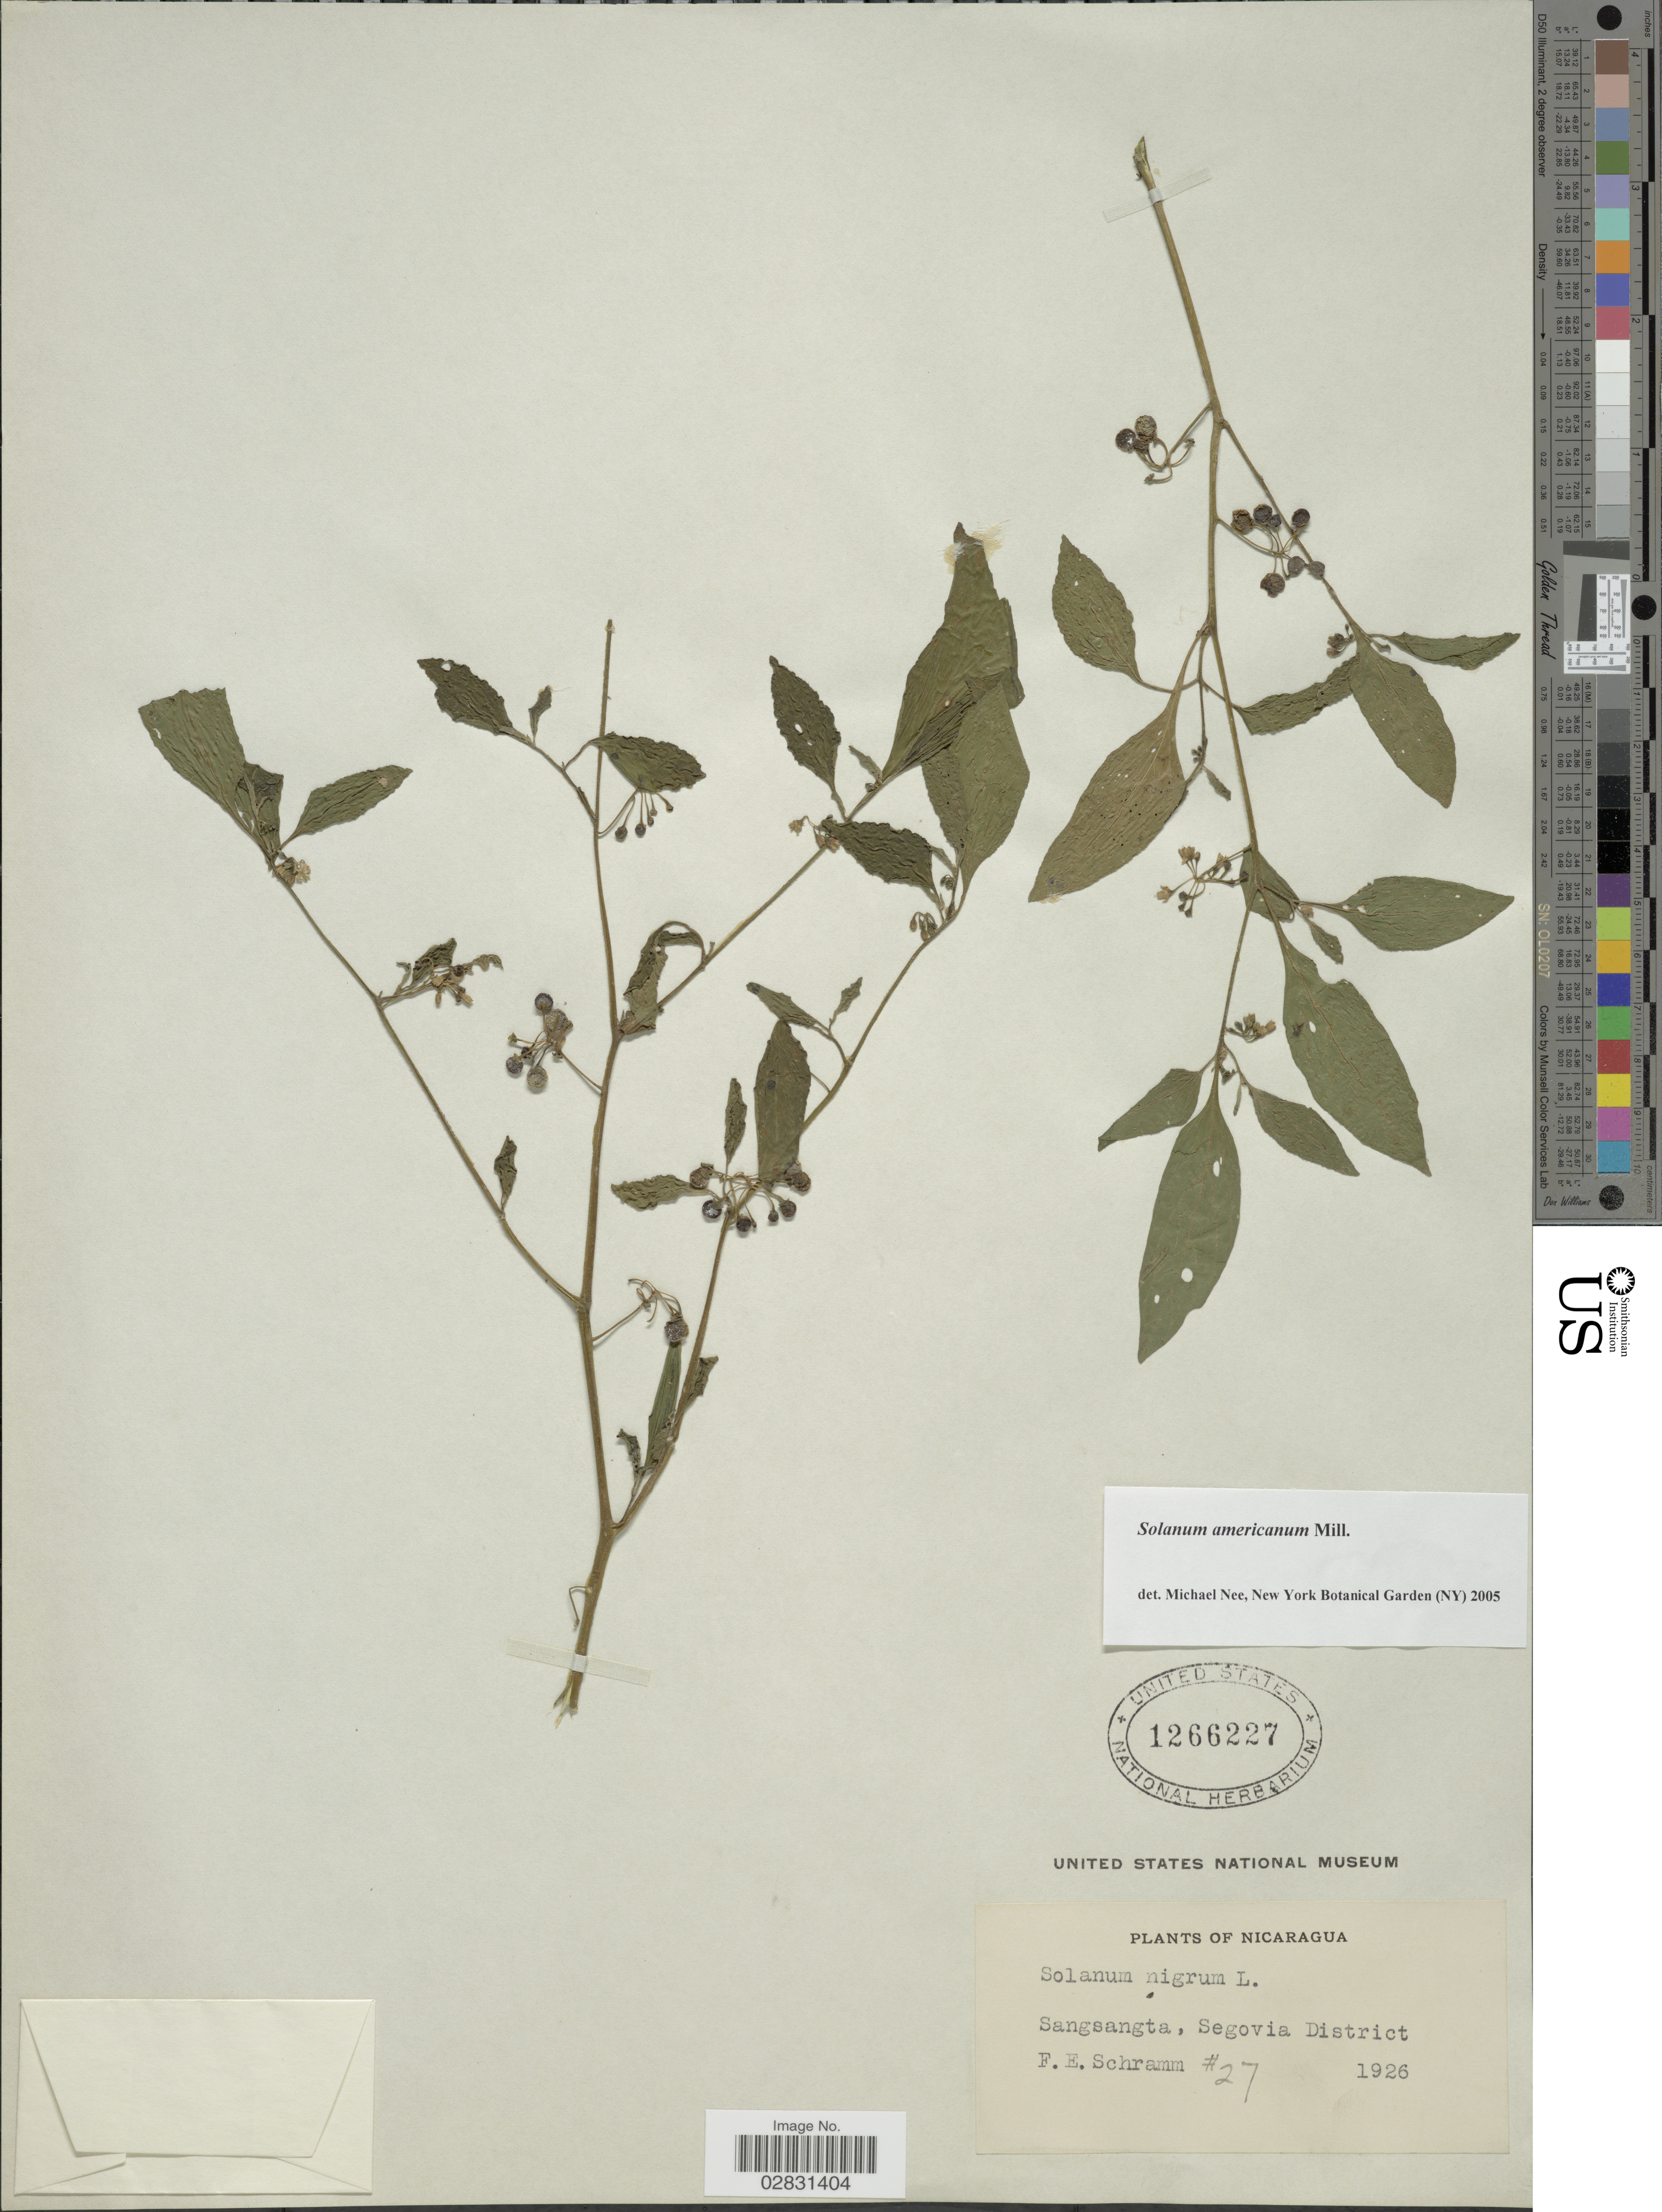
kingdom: Plantae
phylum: Tracheophyta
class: Magnoliopsida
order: Solanales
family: Solanaceae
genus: Solanum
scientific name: Solanum americanum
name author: Mill.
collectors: F. E. Schramm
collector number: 27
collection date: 1926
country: Nicaragua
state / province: Nueva Segovia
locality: Sangsangta, Segovia District.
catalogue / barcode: US 1266227